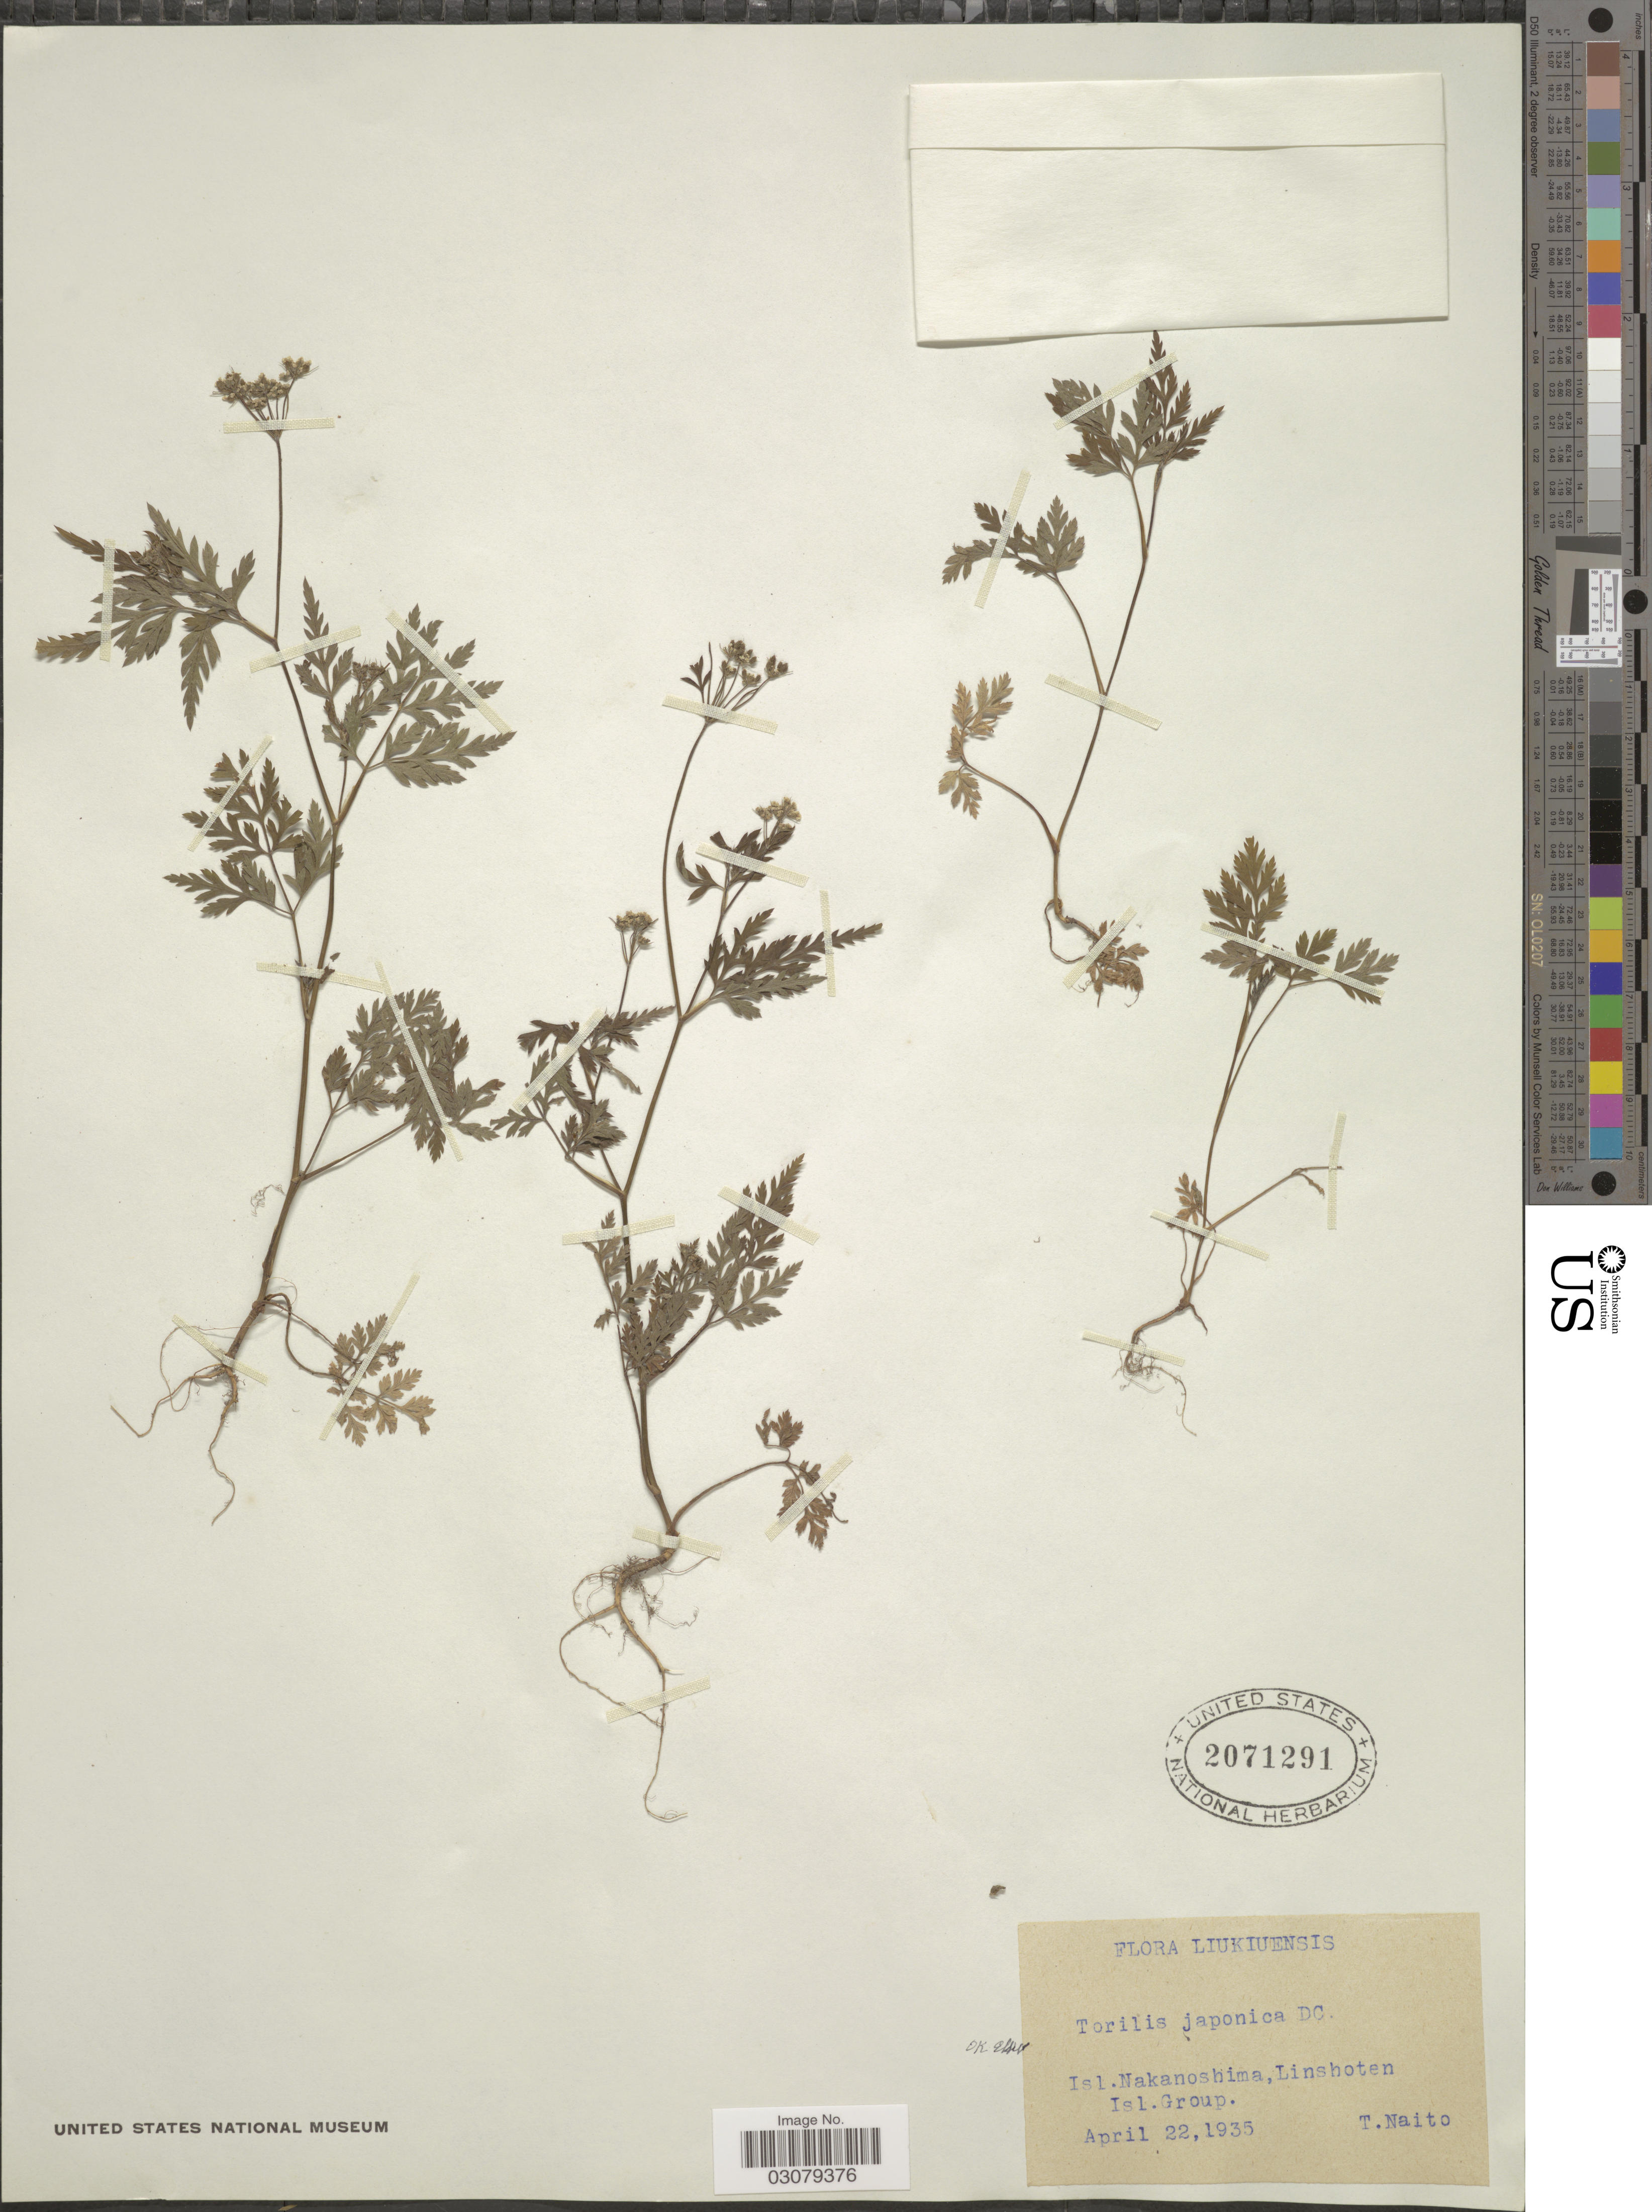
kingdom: Plantae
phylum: Tracheophyta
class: Magnoliopsida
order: Apiales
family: Apiaceae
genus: Torilis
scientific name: Torilis japonica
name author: (Houtt.) DC.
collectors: T. Naito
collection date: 1935-04-22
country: Japan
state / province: Okinawa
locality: Liukiuensis. Isl. Nakanoshima, Linshoten Isl. Group.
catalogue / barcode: US 2071291